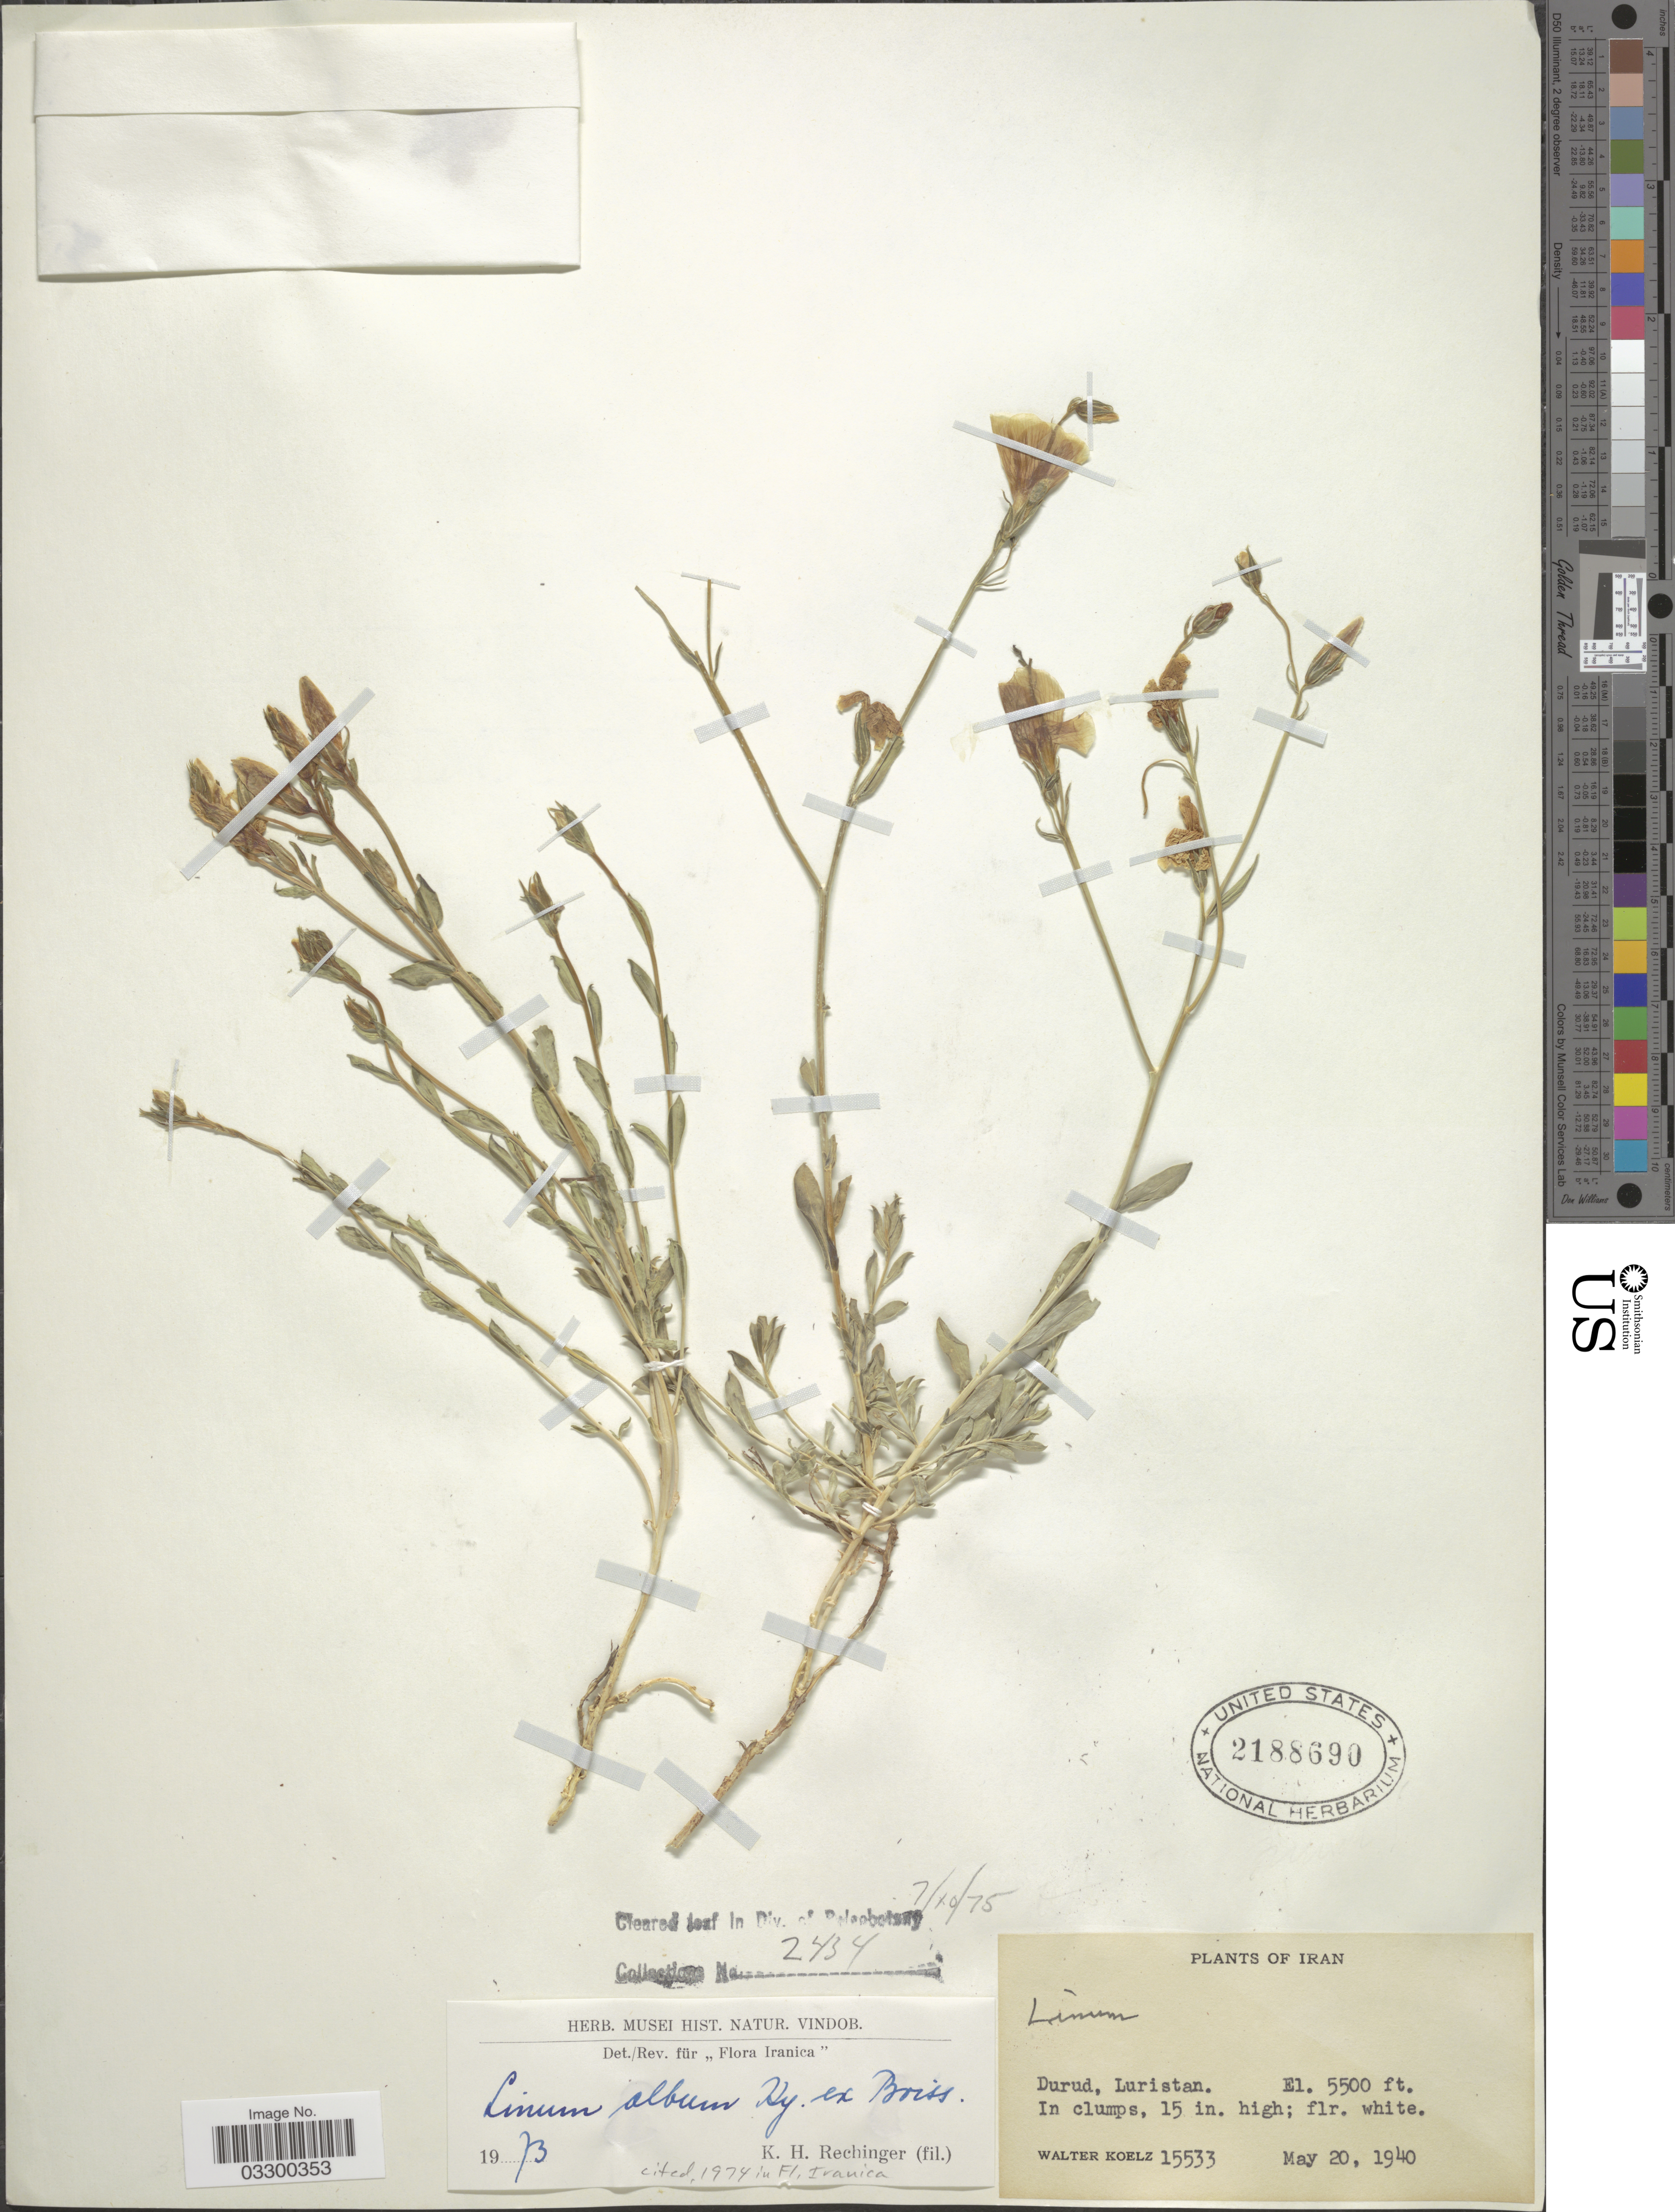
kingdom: Plantae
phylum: Tracheophyta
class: Magnoliopsida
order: Malpighiales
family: Linaceae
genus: Linum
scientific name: Linum album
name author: Kotschy ex Boiss.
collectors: W. N. Koelz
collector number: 15533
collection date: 1940-05-20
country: Iran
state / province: Lorestan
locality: Durud, Luristan.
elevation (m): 1676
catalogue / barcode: US 2188690